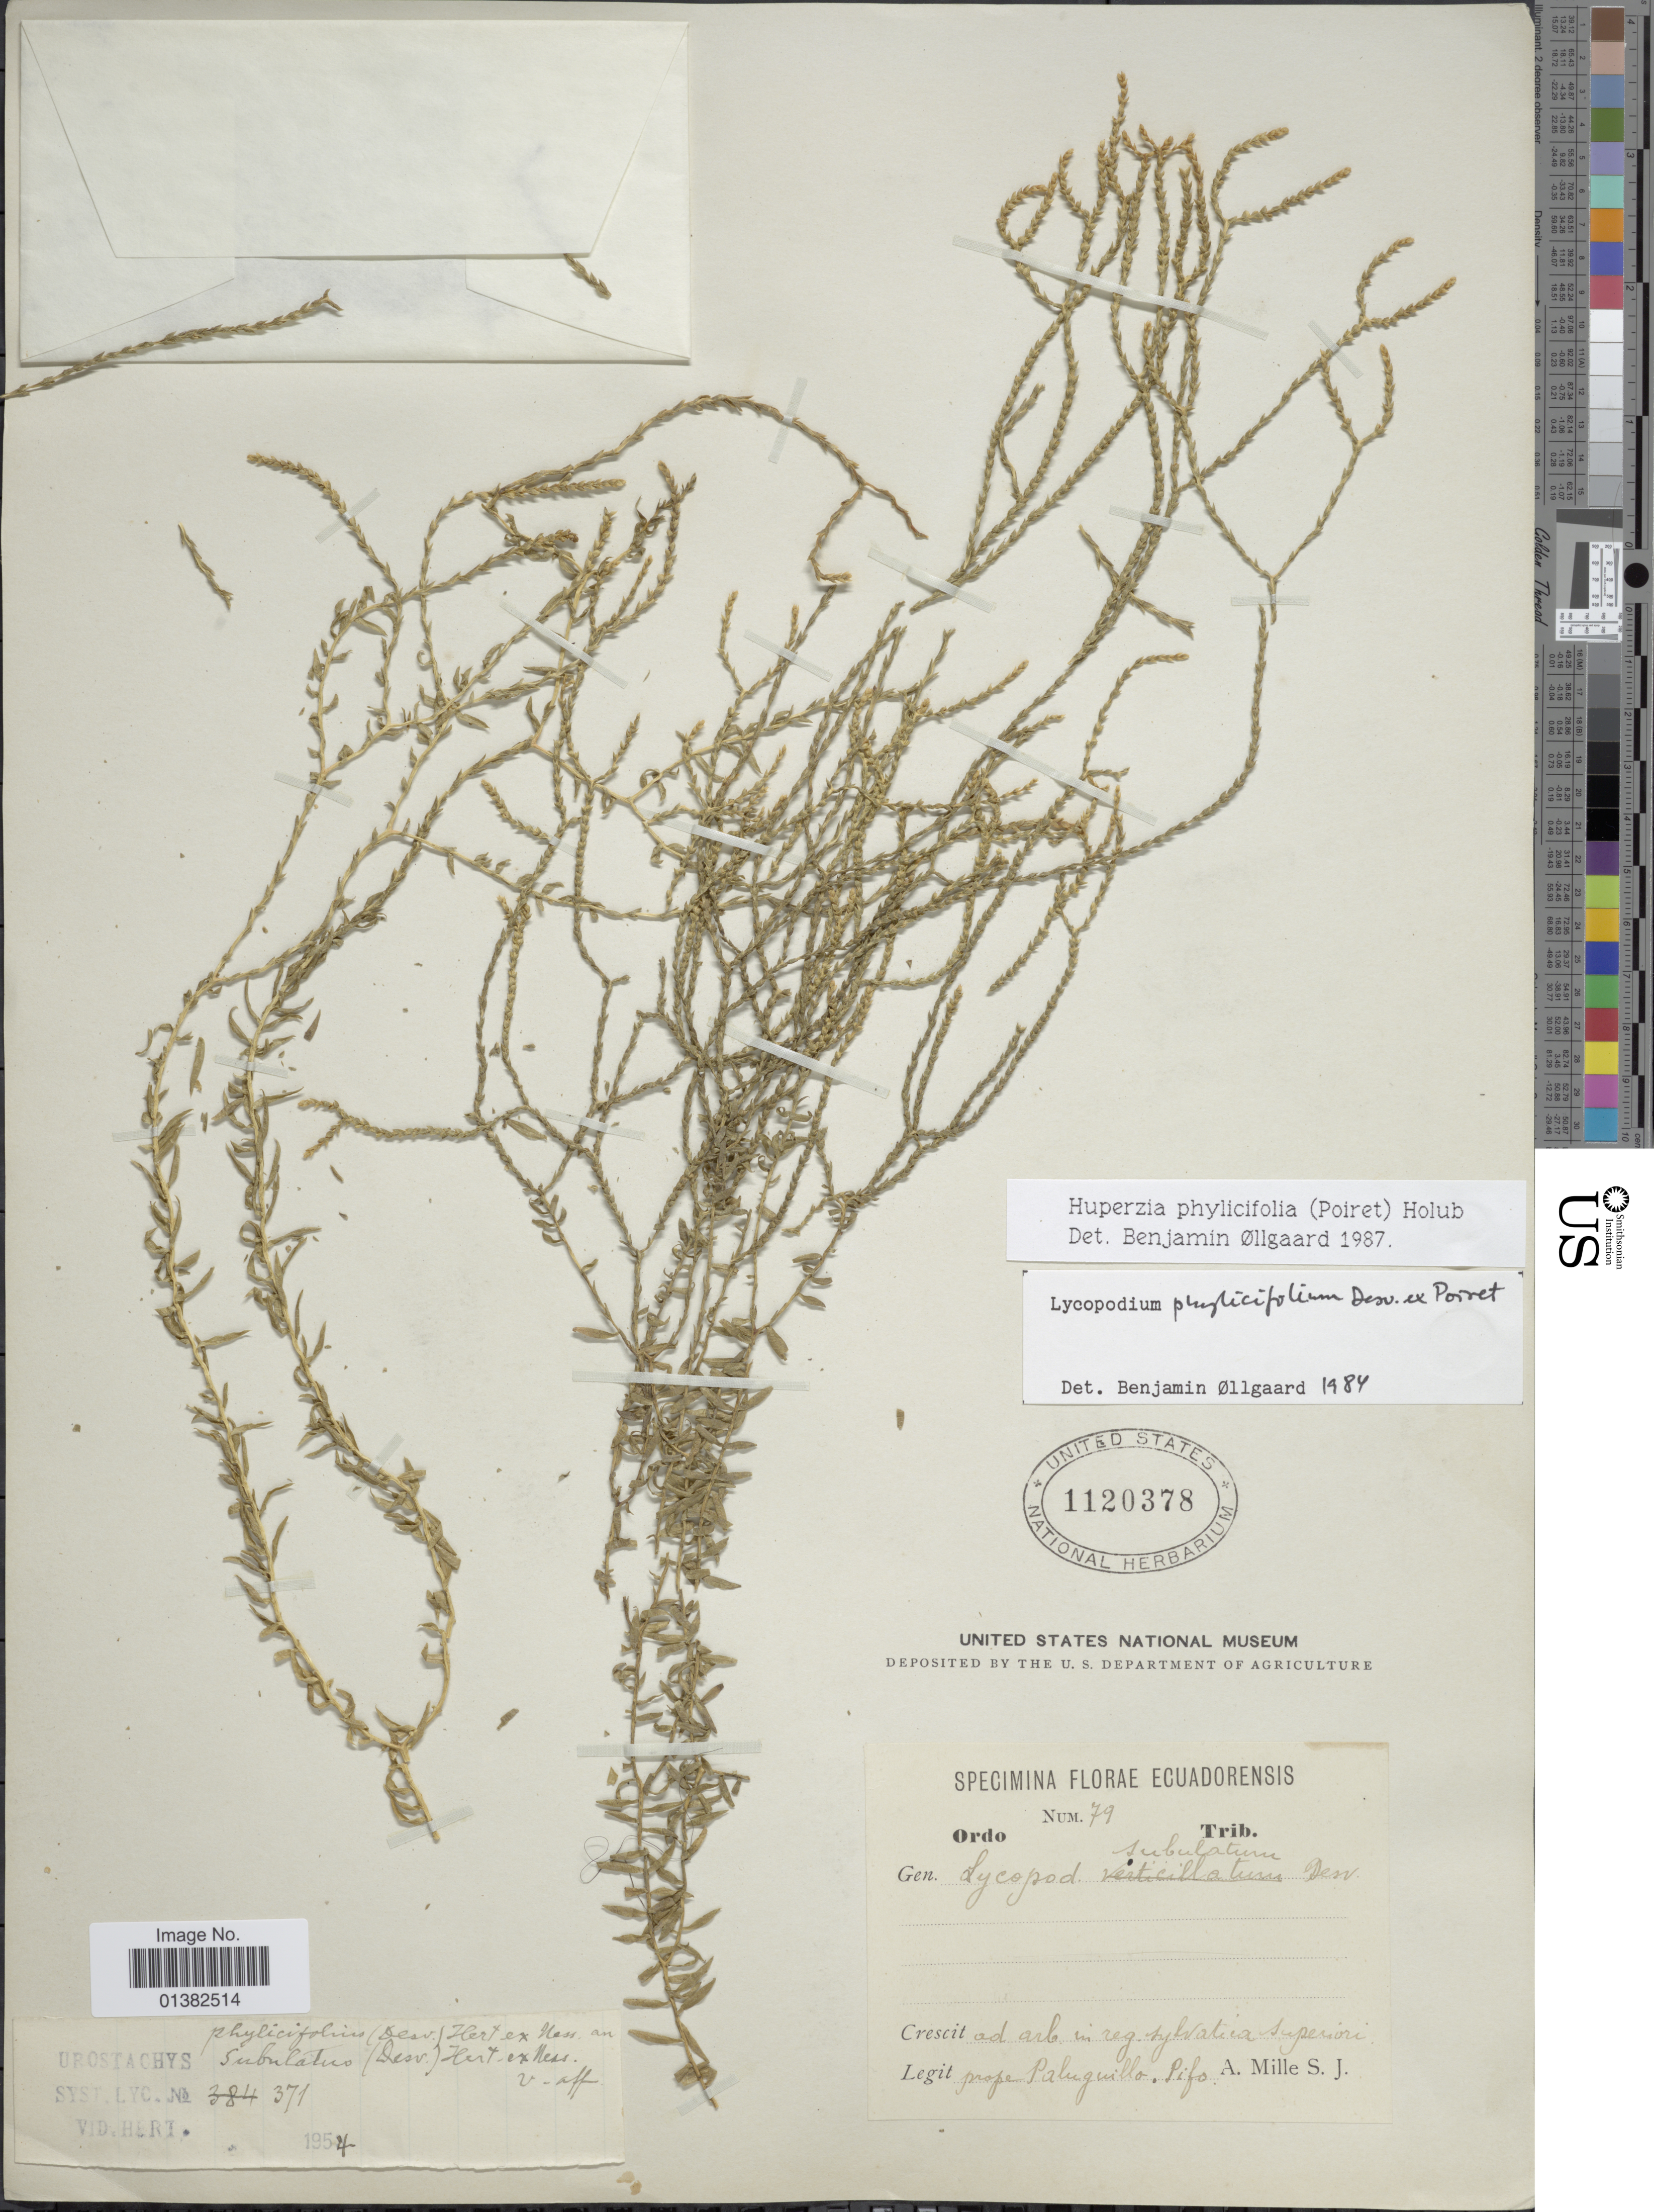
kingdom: Plantae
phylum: Tracheophyta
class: Lycopodiopsida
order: Lycopodiales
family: Lycopodiaceae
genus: Phlegmariurus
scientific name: Phlegmariurus phylicifolius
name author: (Desv. ex Poir.) B. Øllg.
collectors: A. Mille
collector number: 79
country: Ecuador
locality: Ad arb. in reg. sylvatica superiori prope Paluguillo, Pifo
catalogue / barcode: US 1120378